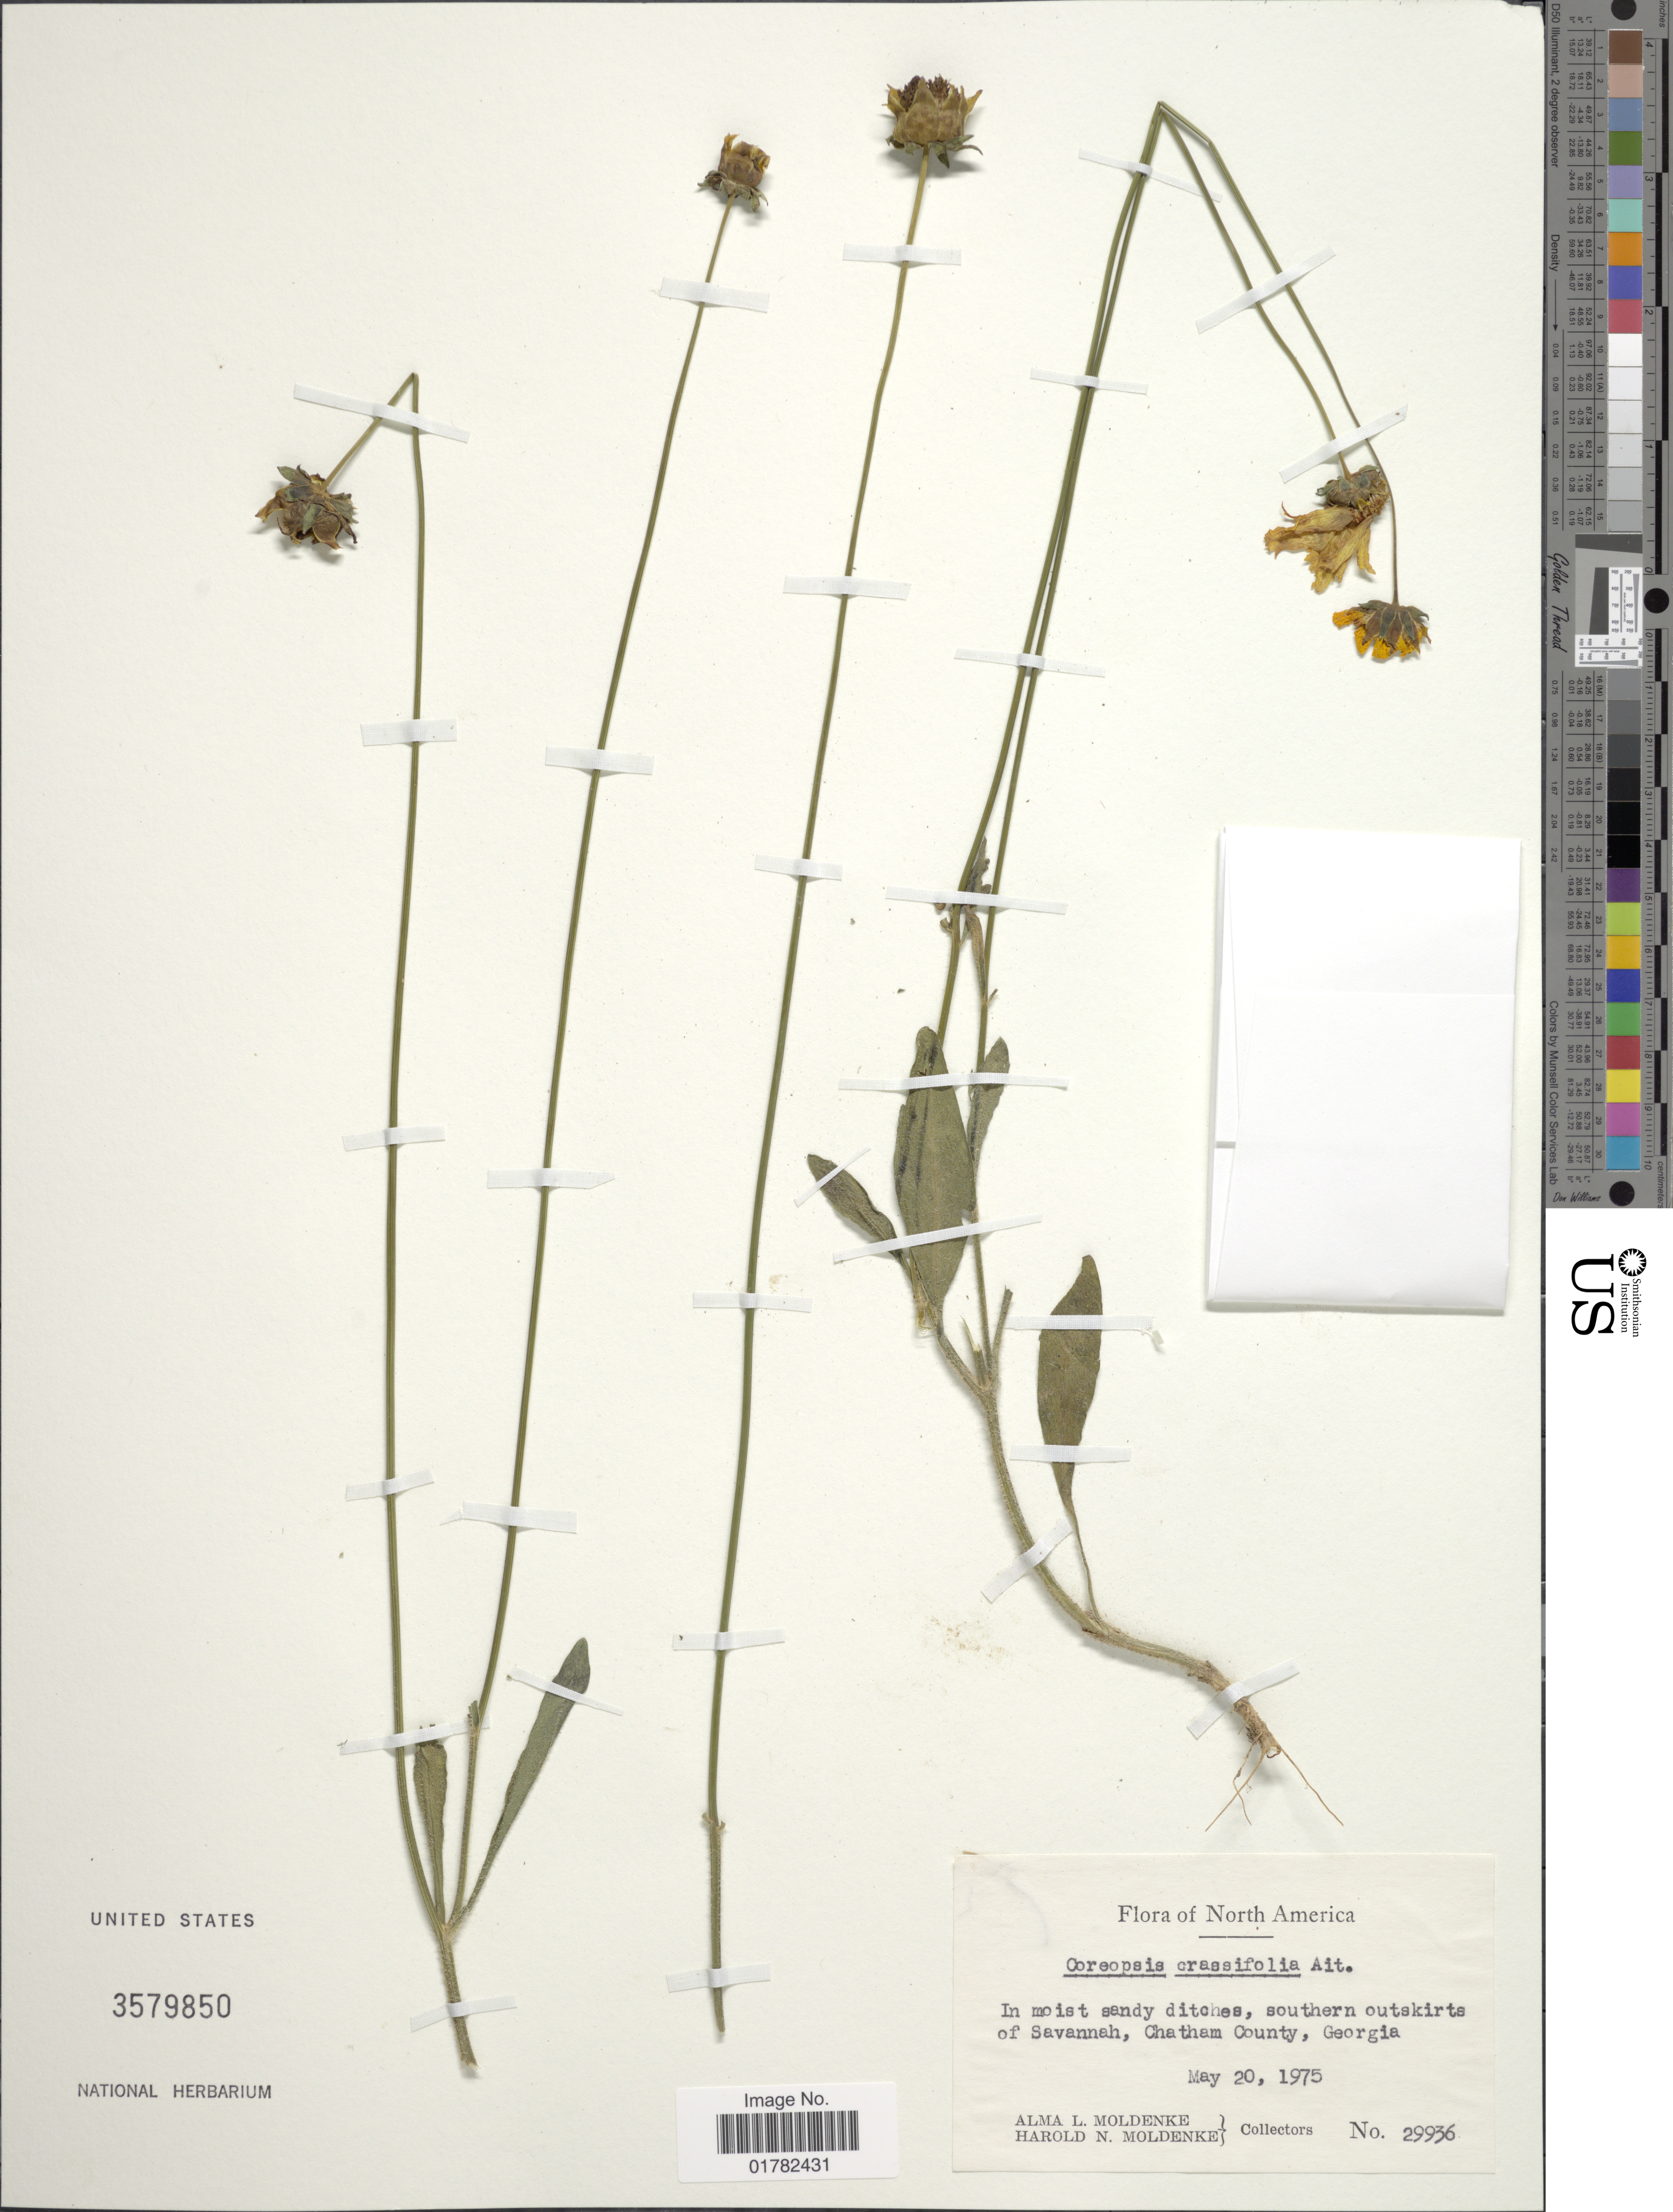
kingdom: Plantae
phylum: Tracheophyta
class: Magnoliopsida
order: Asterales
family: Asteraceae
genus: Coreopsis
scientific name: Coreopsis crassifolia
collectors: A. L. Moldenke & H. N. Moldenke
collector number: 29936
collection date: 1975-05-20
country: United States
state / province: North Carolina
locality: In moist sandy ditches, southern outskirts of Savannah, Chatham County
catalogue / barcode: US 3579850